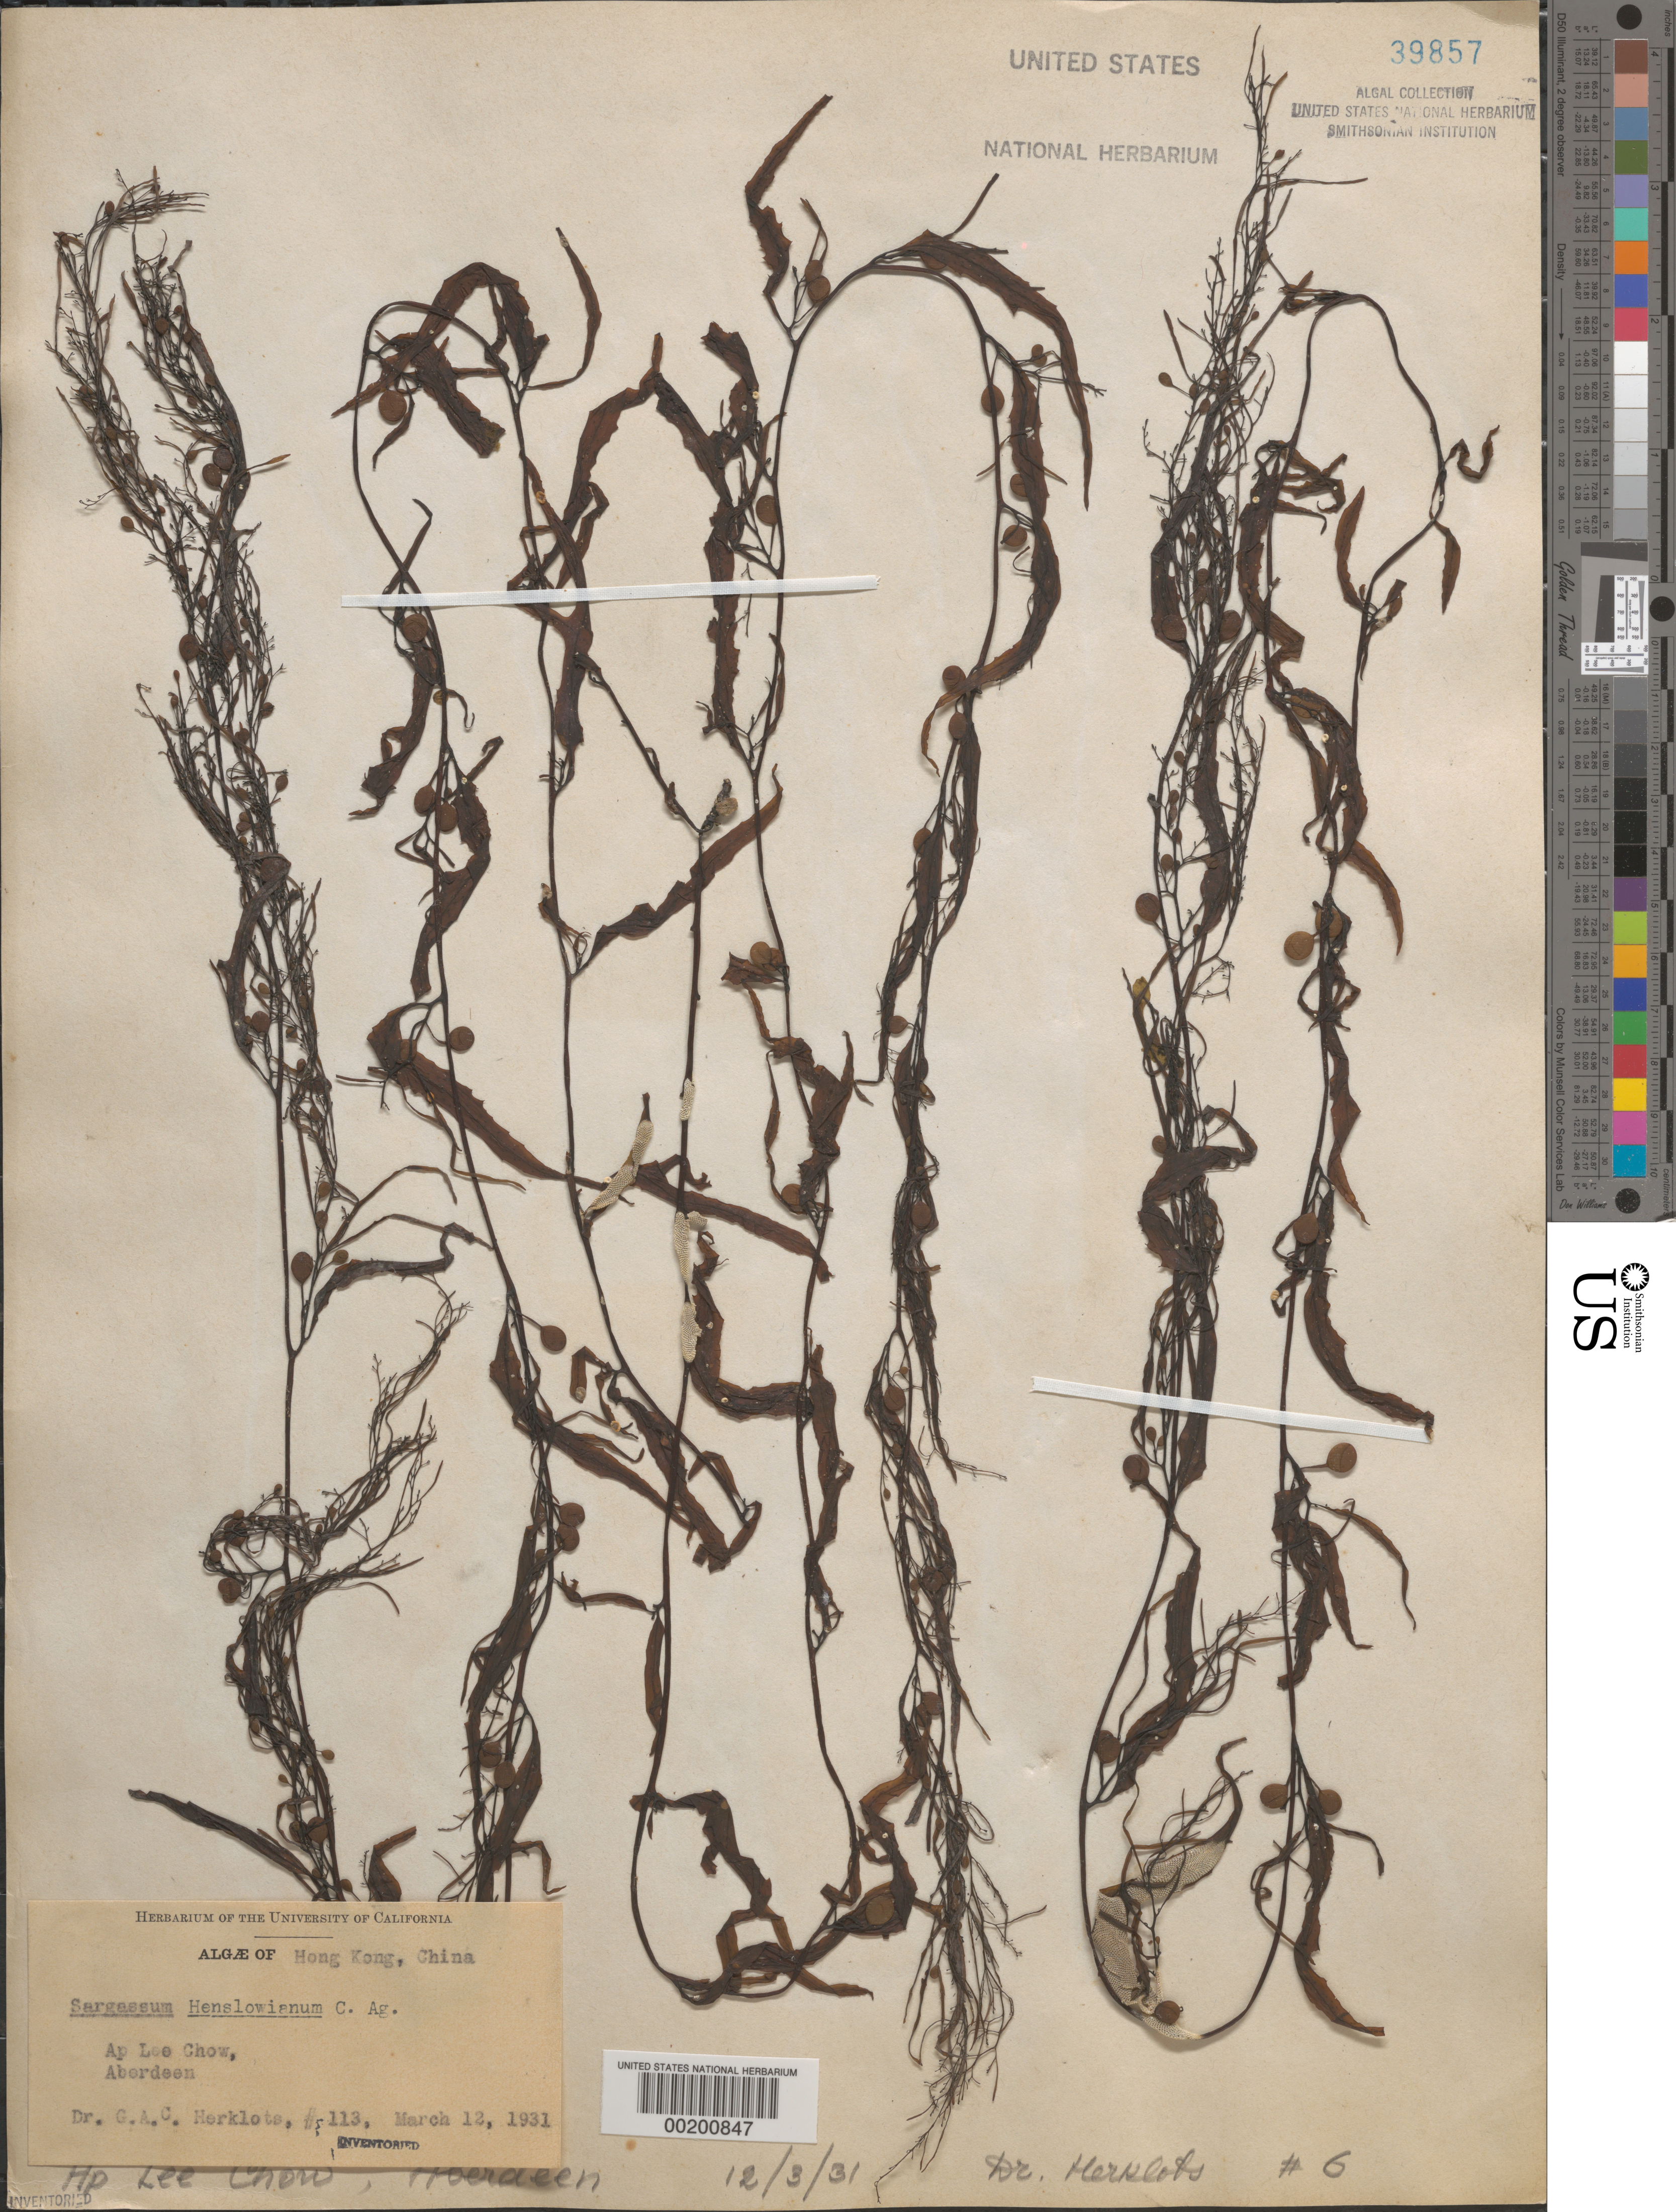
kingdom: Chromista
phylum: Ochrophyta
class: Phaeophyceae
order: Fucales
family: Sargassaceae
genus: Sargassum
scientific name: Sargassum henslowianum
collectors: G. Herklots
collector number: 113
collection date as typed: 12 Mar 1931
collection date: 1931-03-12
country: China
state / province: Hong Kong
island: Hong Kong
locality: Ap Lee Chow, Aberdeen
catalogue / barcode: US 39857